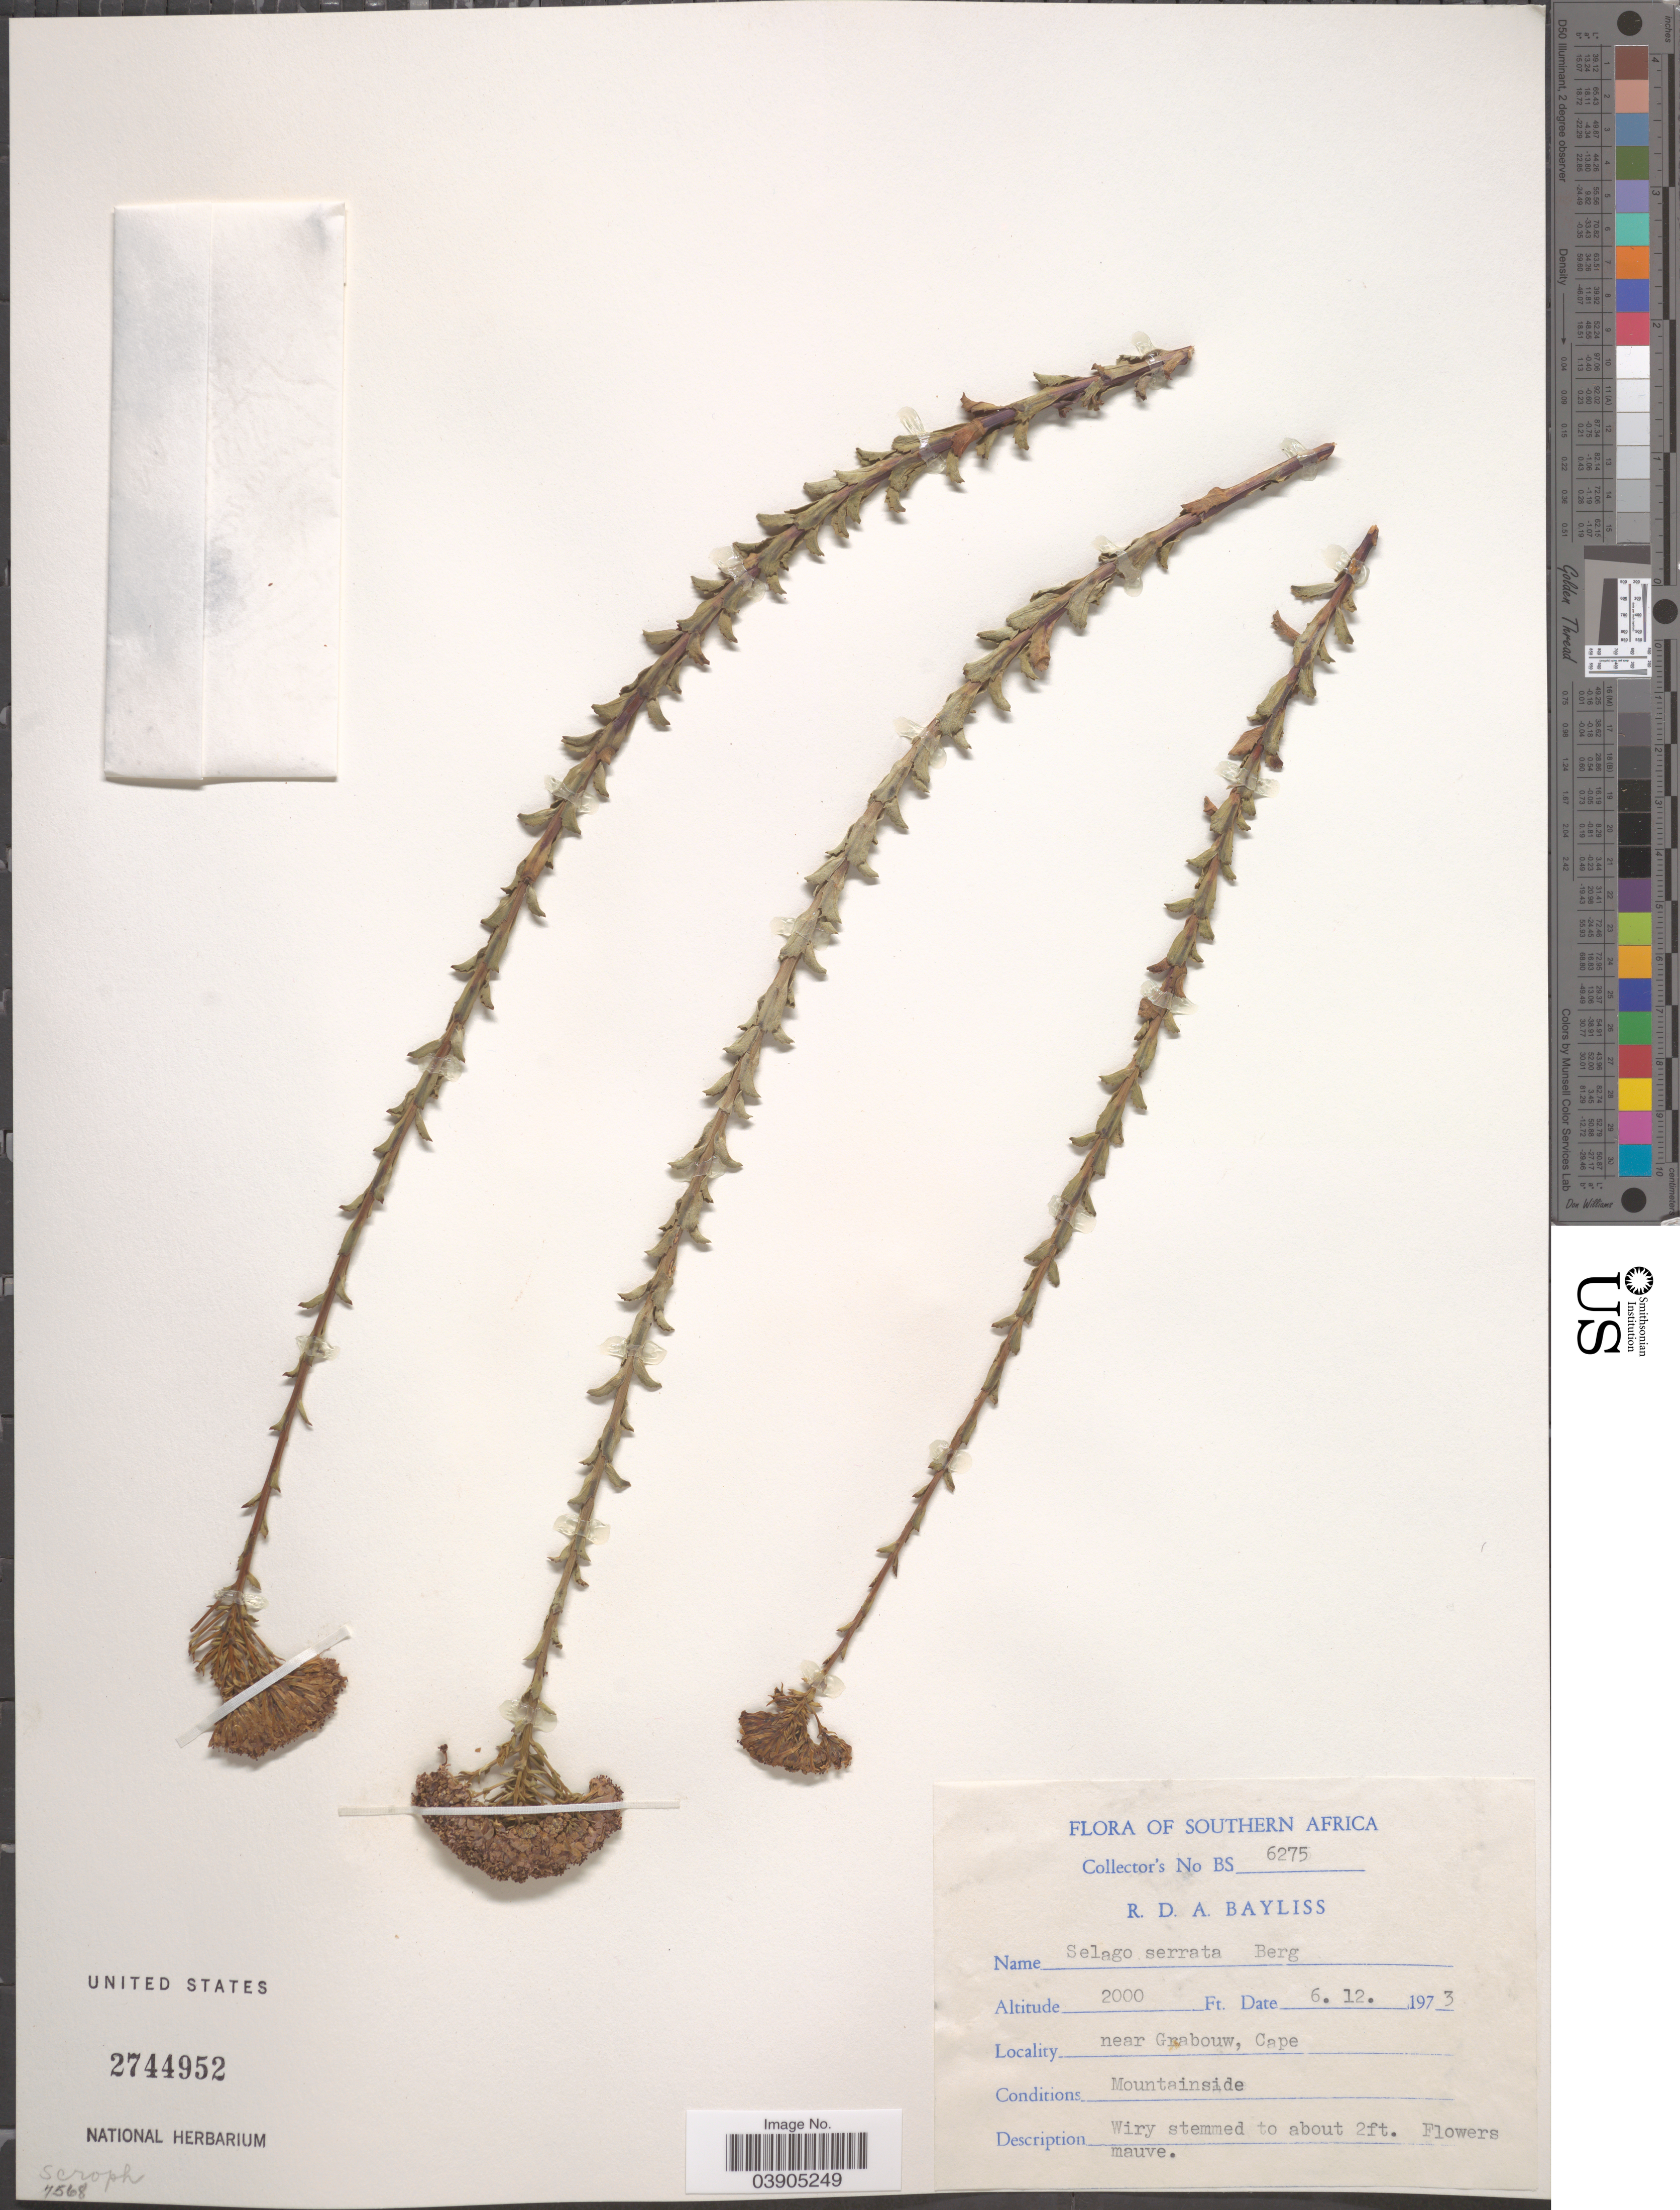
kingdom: Plantae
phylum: Tracheophyta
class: Magnoliopsida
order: Lamiales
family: Scrophulariaceae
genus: Selago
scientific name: Selago serrata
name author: P.J. Bergius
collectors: R. Bayliss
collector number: BS6275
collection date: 1973-12-06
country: South Africa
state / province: Western Cape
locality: Near Grabouw, Cape.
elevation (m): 610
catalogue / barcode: US 2744952